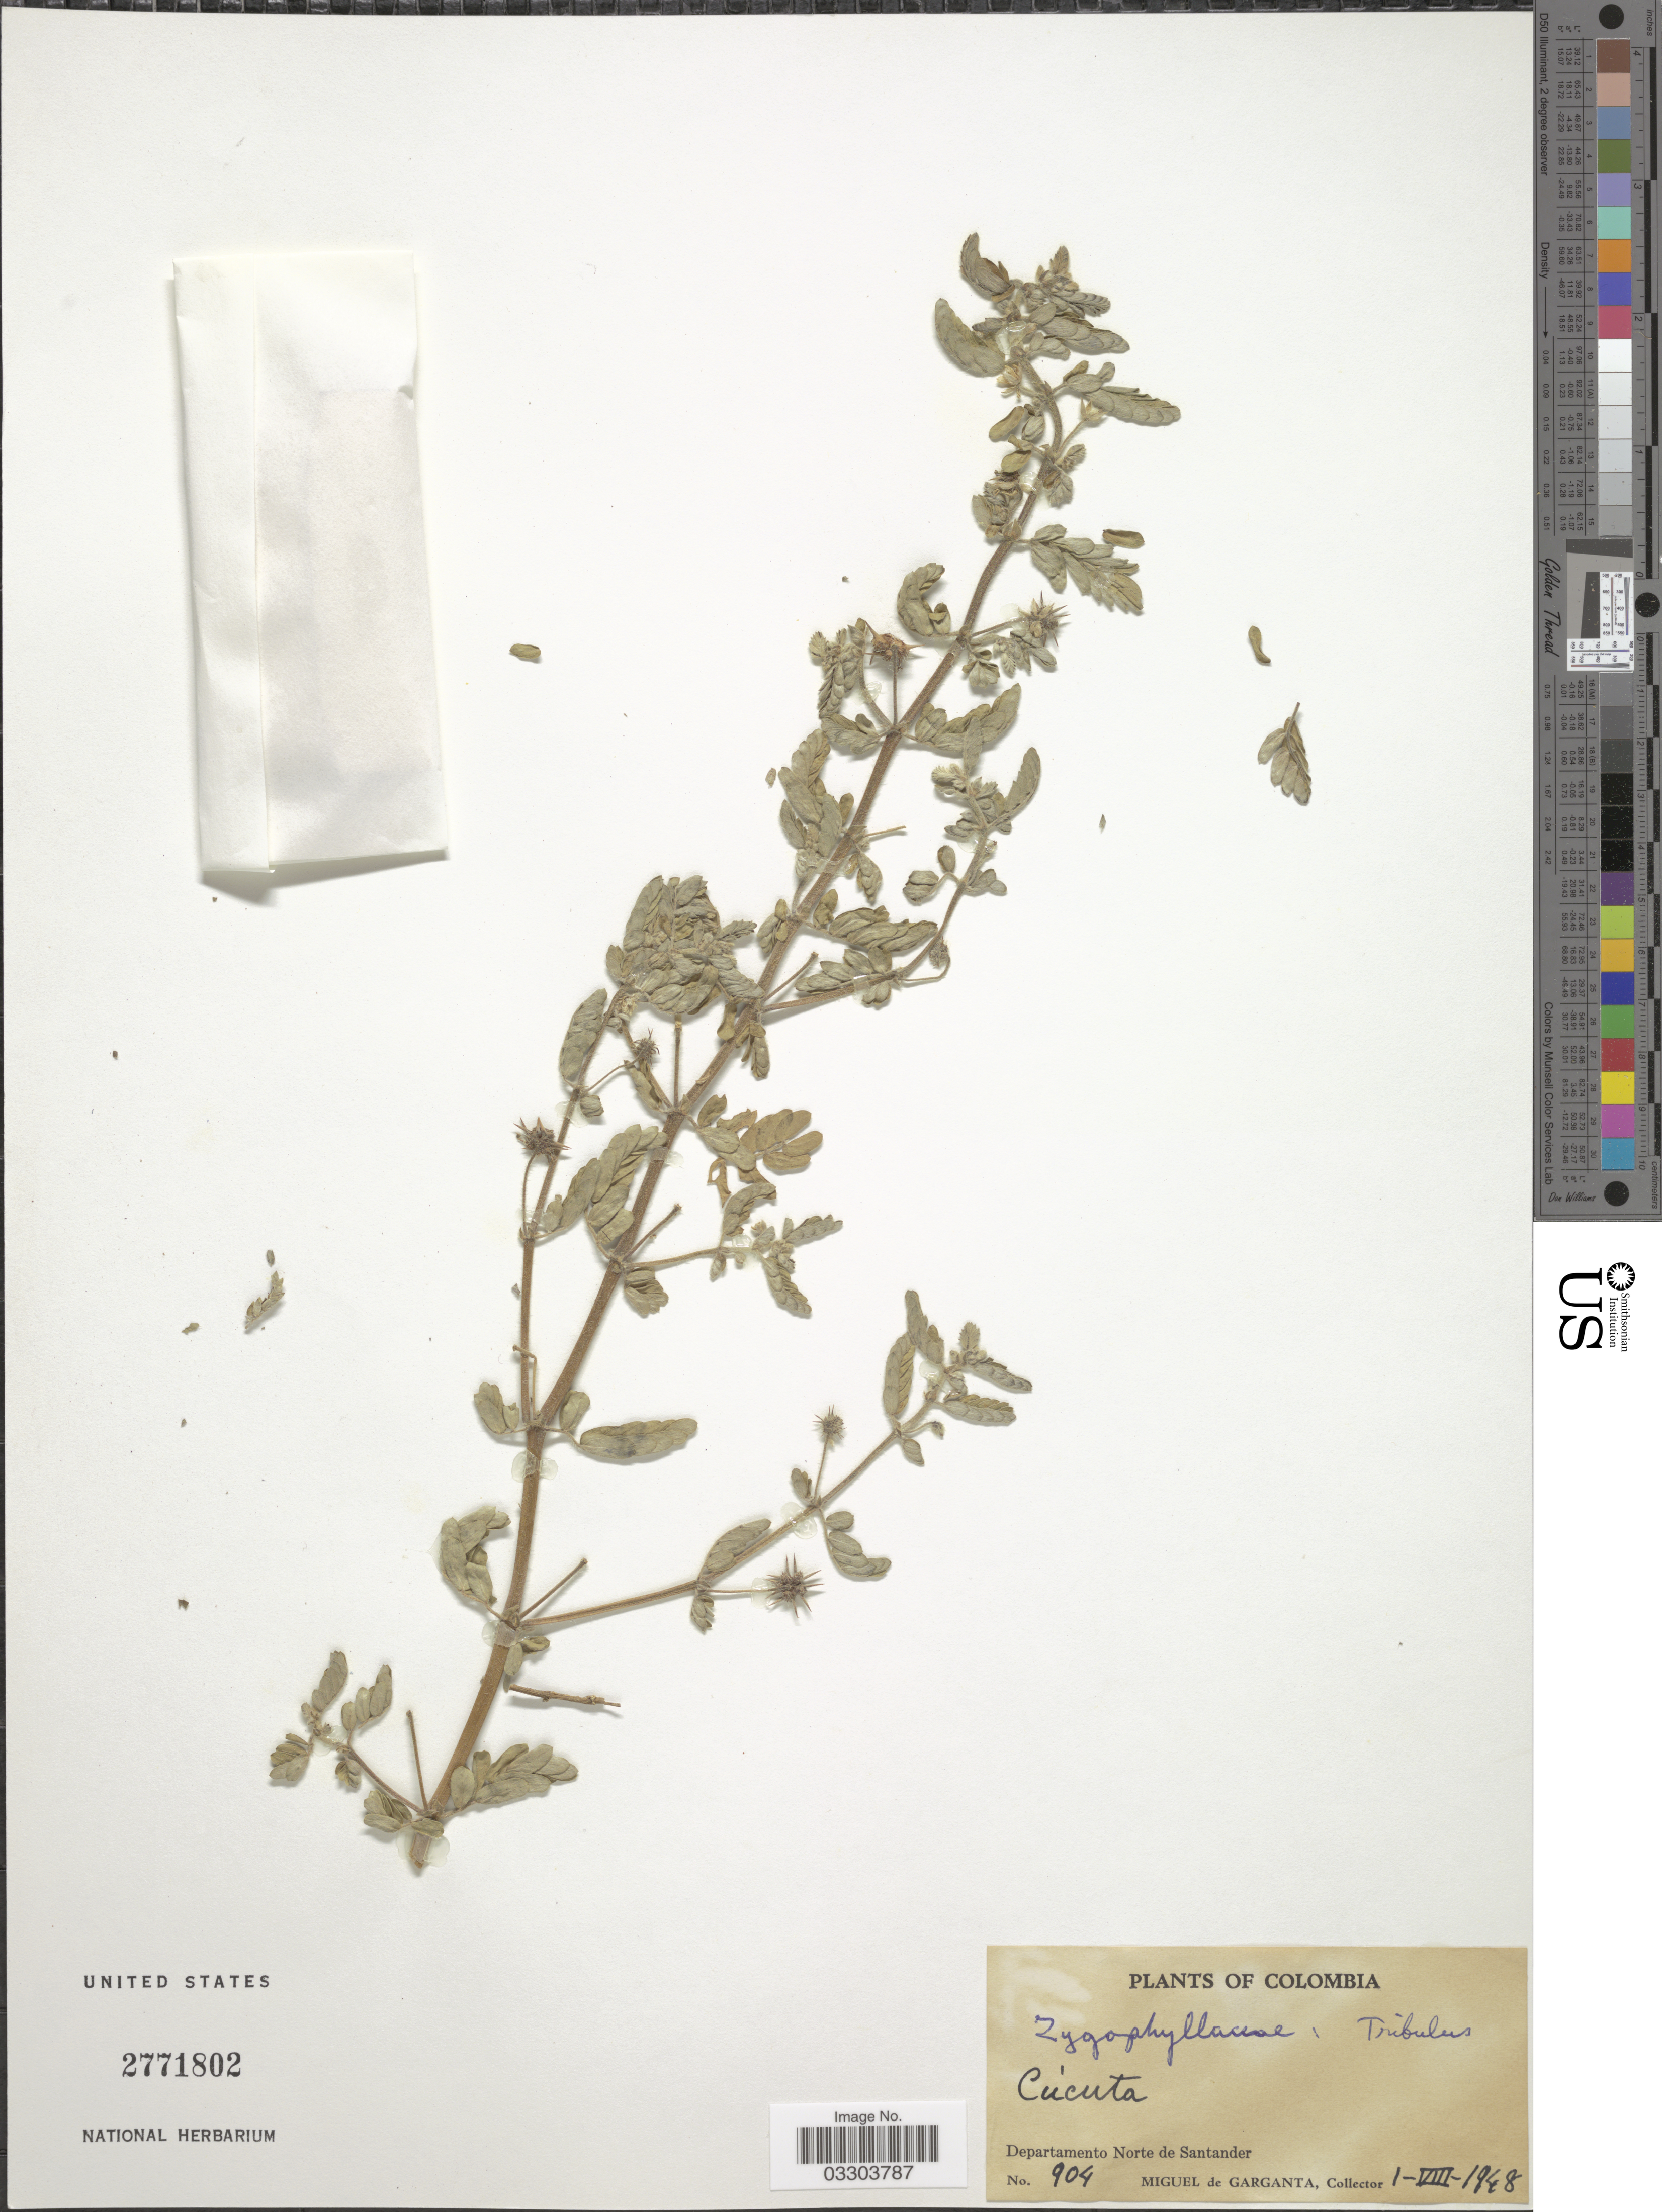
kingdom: Plantae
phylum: Tracheophyta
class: Magnoliopsida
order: Zygophyllales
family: Zygophyllaceae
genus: Tribulus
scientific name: Tribulus terrestris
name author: L.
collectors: M. Garganta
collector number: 904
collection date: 1948-08-01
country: Colombia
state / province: Norte de Santander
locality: Cúcuta. Departamento Norte de Santander.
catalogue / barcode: US 2771802